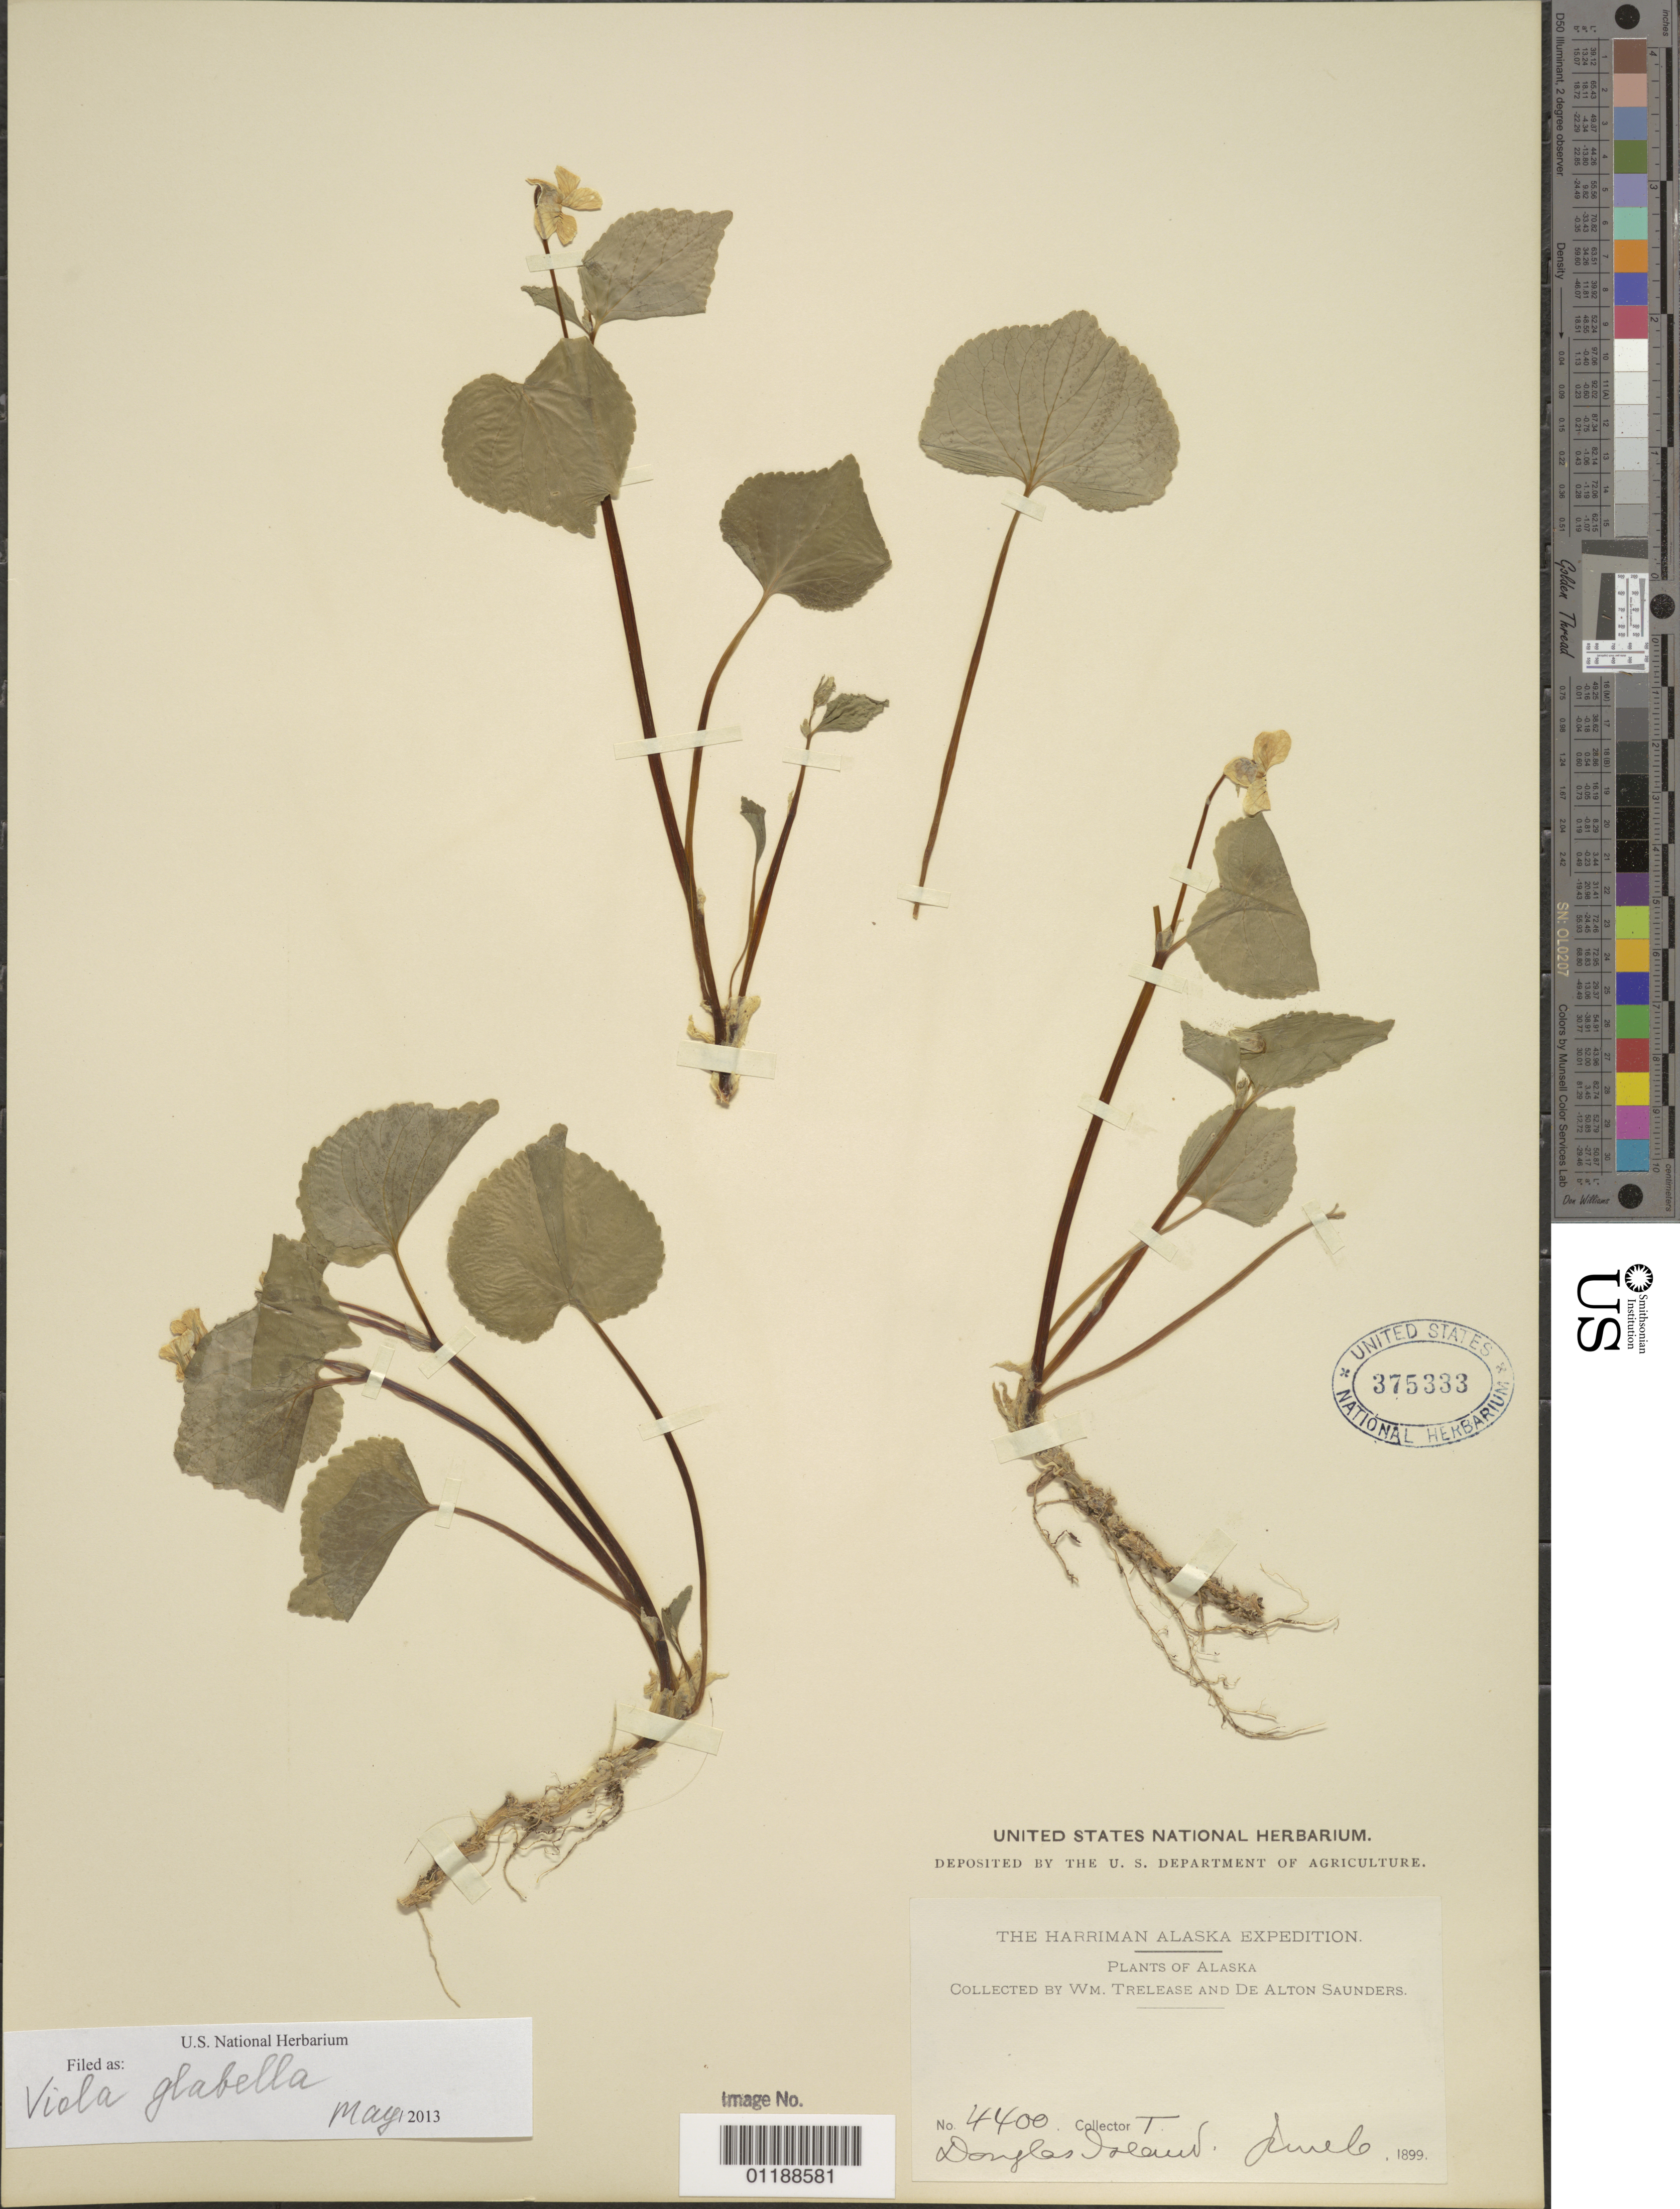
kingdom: Plantae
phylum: Tracheophyta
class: Magnoliopsida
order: Malpighiales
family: Violaceae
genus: Viola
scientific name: Viola glabella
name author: Nutt.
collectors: W. Trelease & D. Saunders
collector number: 4400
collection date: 1899-06-06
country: United States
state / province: Alaska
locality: Douglas Island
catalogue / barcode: US 375333